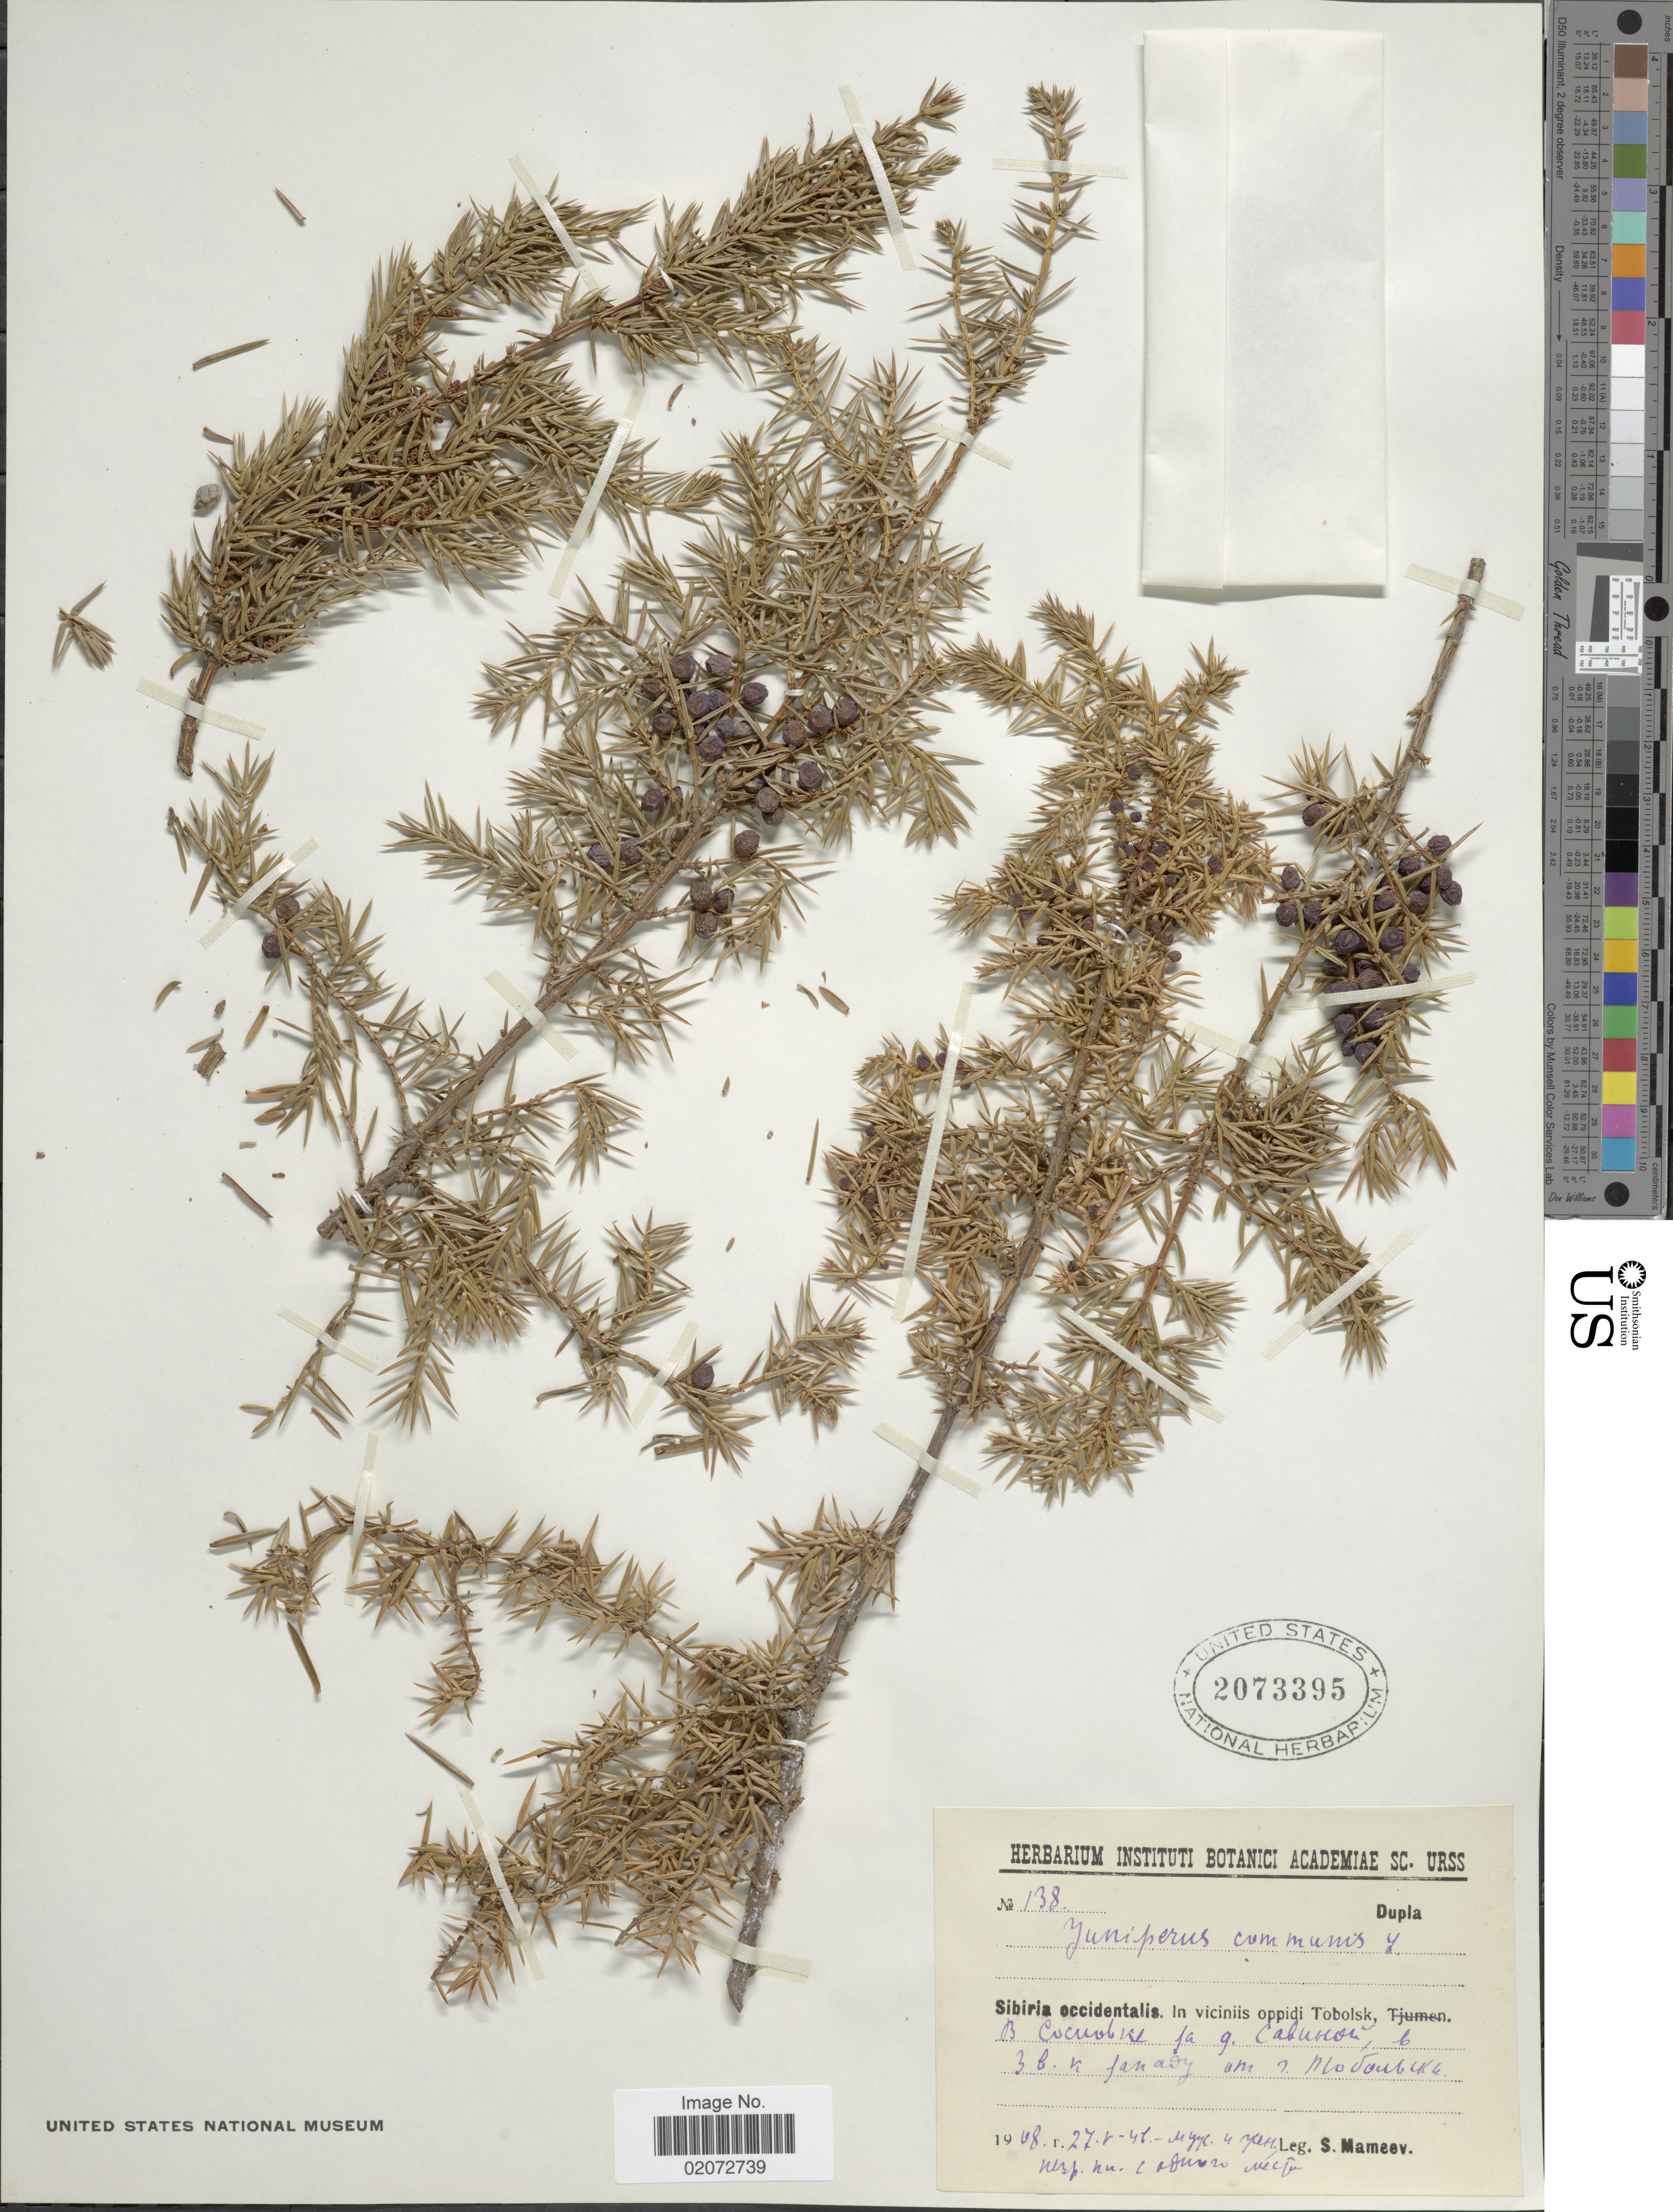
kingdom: Plantae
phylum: Tracheophyta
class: Pinopsida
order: Pinales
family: Cupressaceae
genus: Juniperus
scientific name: Juniperus communis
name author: L.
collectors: S. Mameev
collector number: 138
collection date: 1908-05-27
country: Russian Federation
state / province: Tyumen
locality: Sibiria occidentalis. in viciniis oppidi Tobolsk, Sosnovka after Savina, 3 km W of Tobolsk.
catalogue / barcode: US 2073395